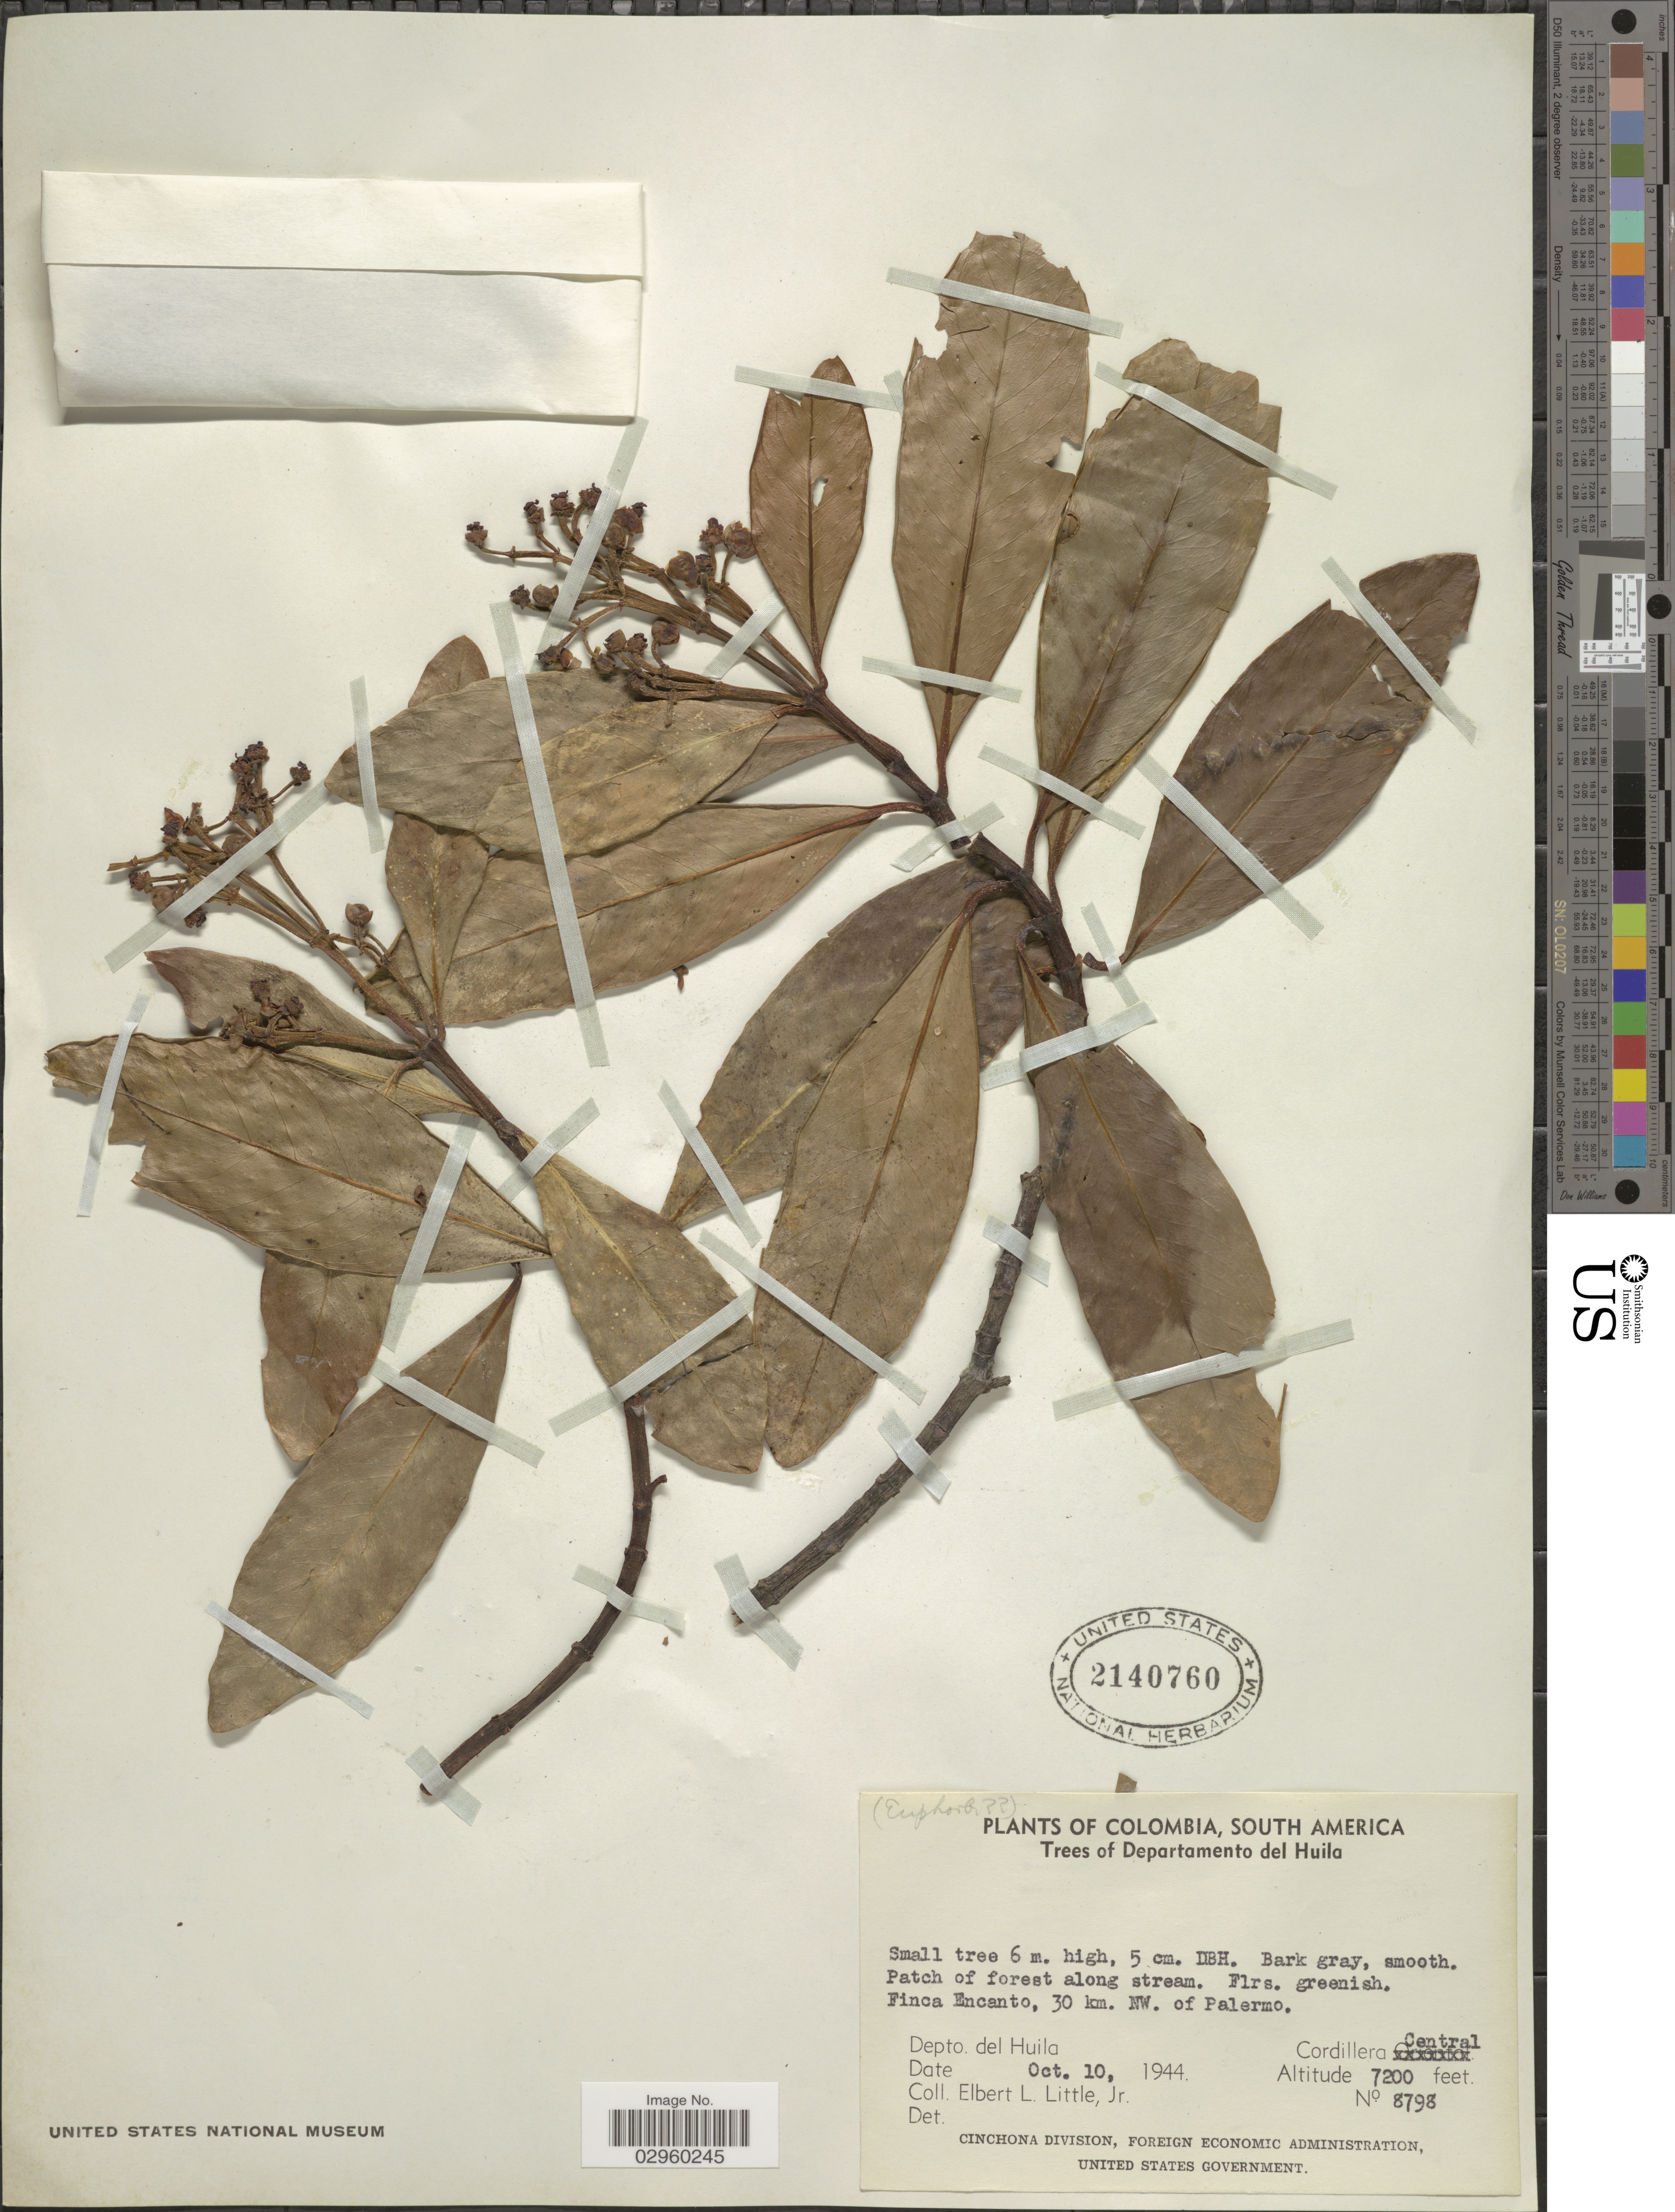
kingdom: Plantae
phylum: Tracheophyta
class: Magnoliopsida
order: Malpighiales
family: Clusiaceae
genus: Clusia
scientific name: Clusia sp.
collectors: E. L. Little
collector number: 8798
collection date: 1944-10-10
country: Colombia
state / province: Huila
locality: Trees of Departamento del Huila, Finca Encanto, 30 km. NW. of Palermo, Depto. del Huila, Cordillera Central.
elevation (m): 2195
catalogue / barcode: US 2140760